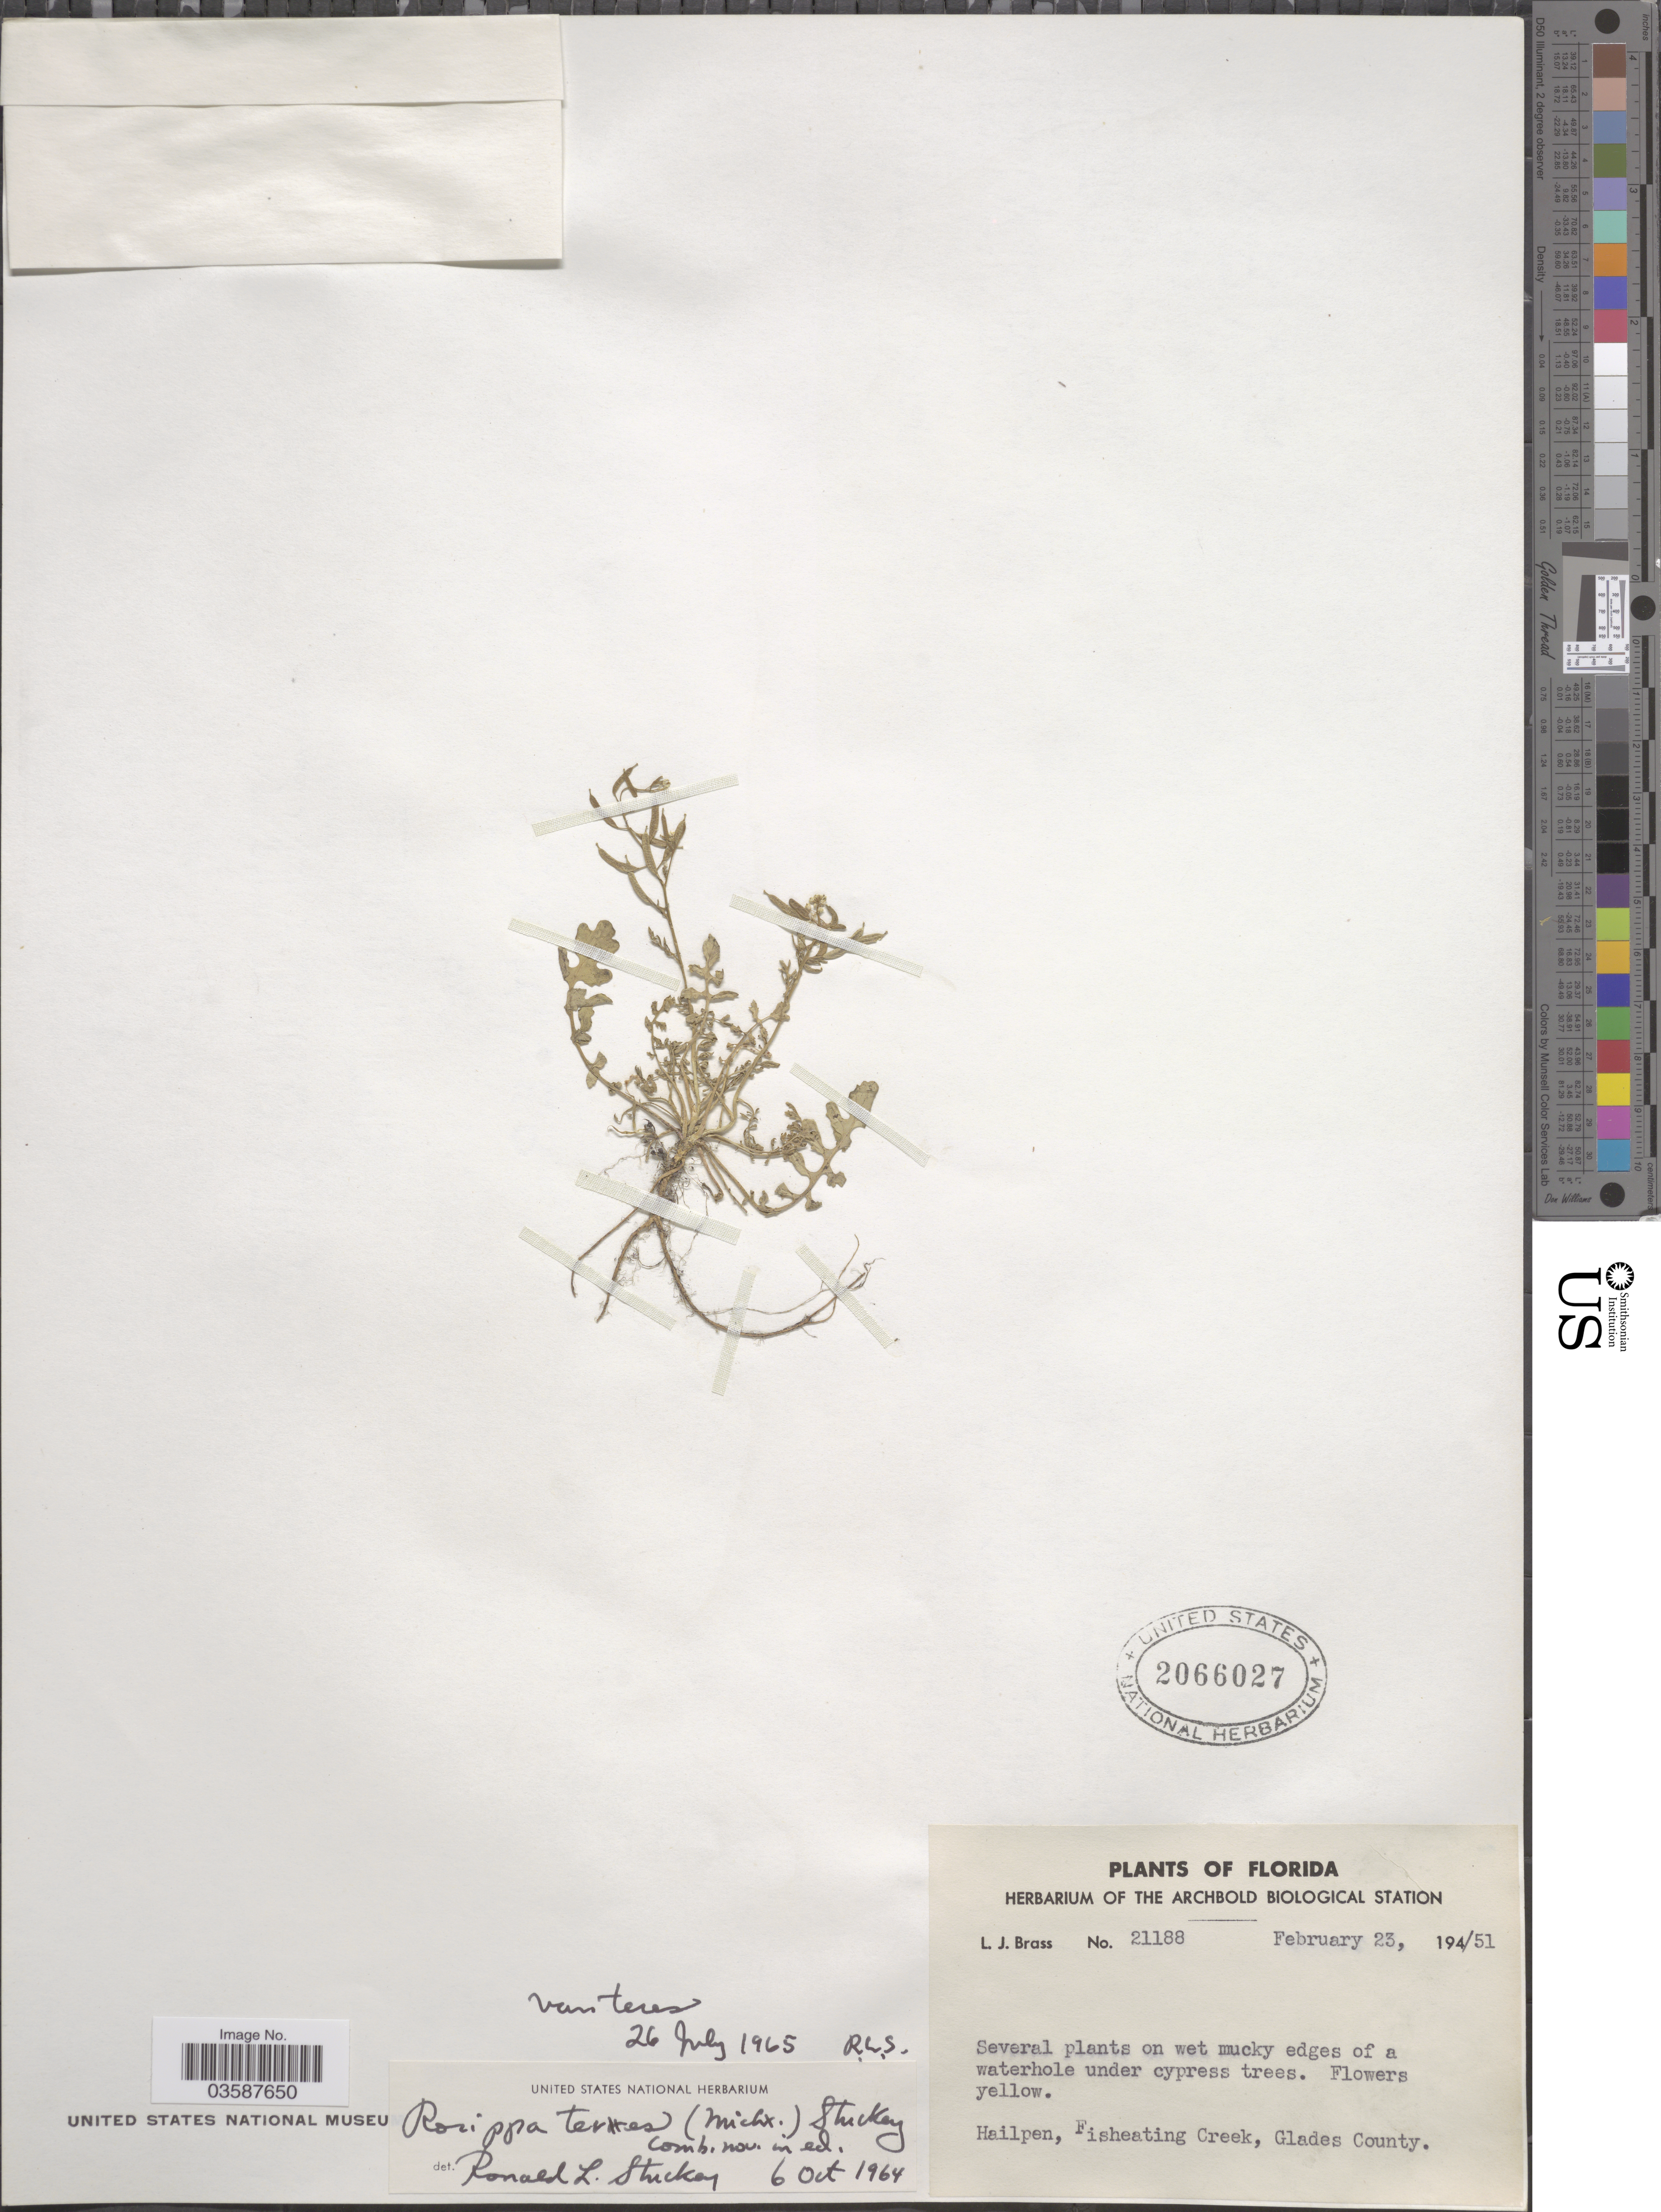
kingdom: Plantae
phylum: Tracheophyta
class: Magnoliopsida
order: Brassicales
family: Brassicaceae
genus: Rorippa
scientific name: Rorippa teres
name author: (Michx.) Stuckey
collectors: L. J. Brass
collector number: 21188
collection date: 1951-02-23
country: United States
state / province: Florida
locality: Hailpen, Fisheating Creek, Glades County.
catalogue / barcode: US 2066027